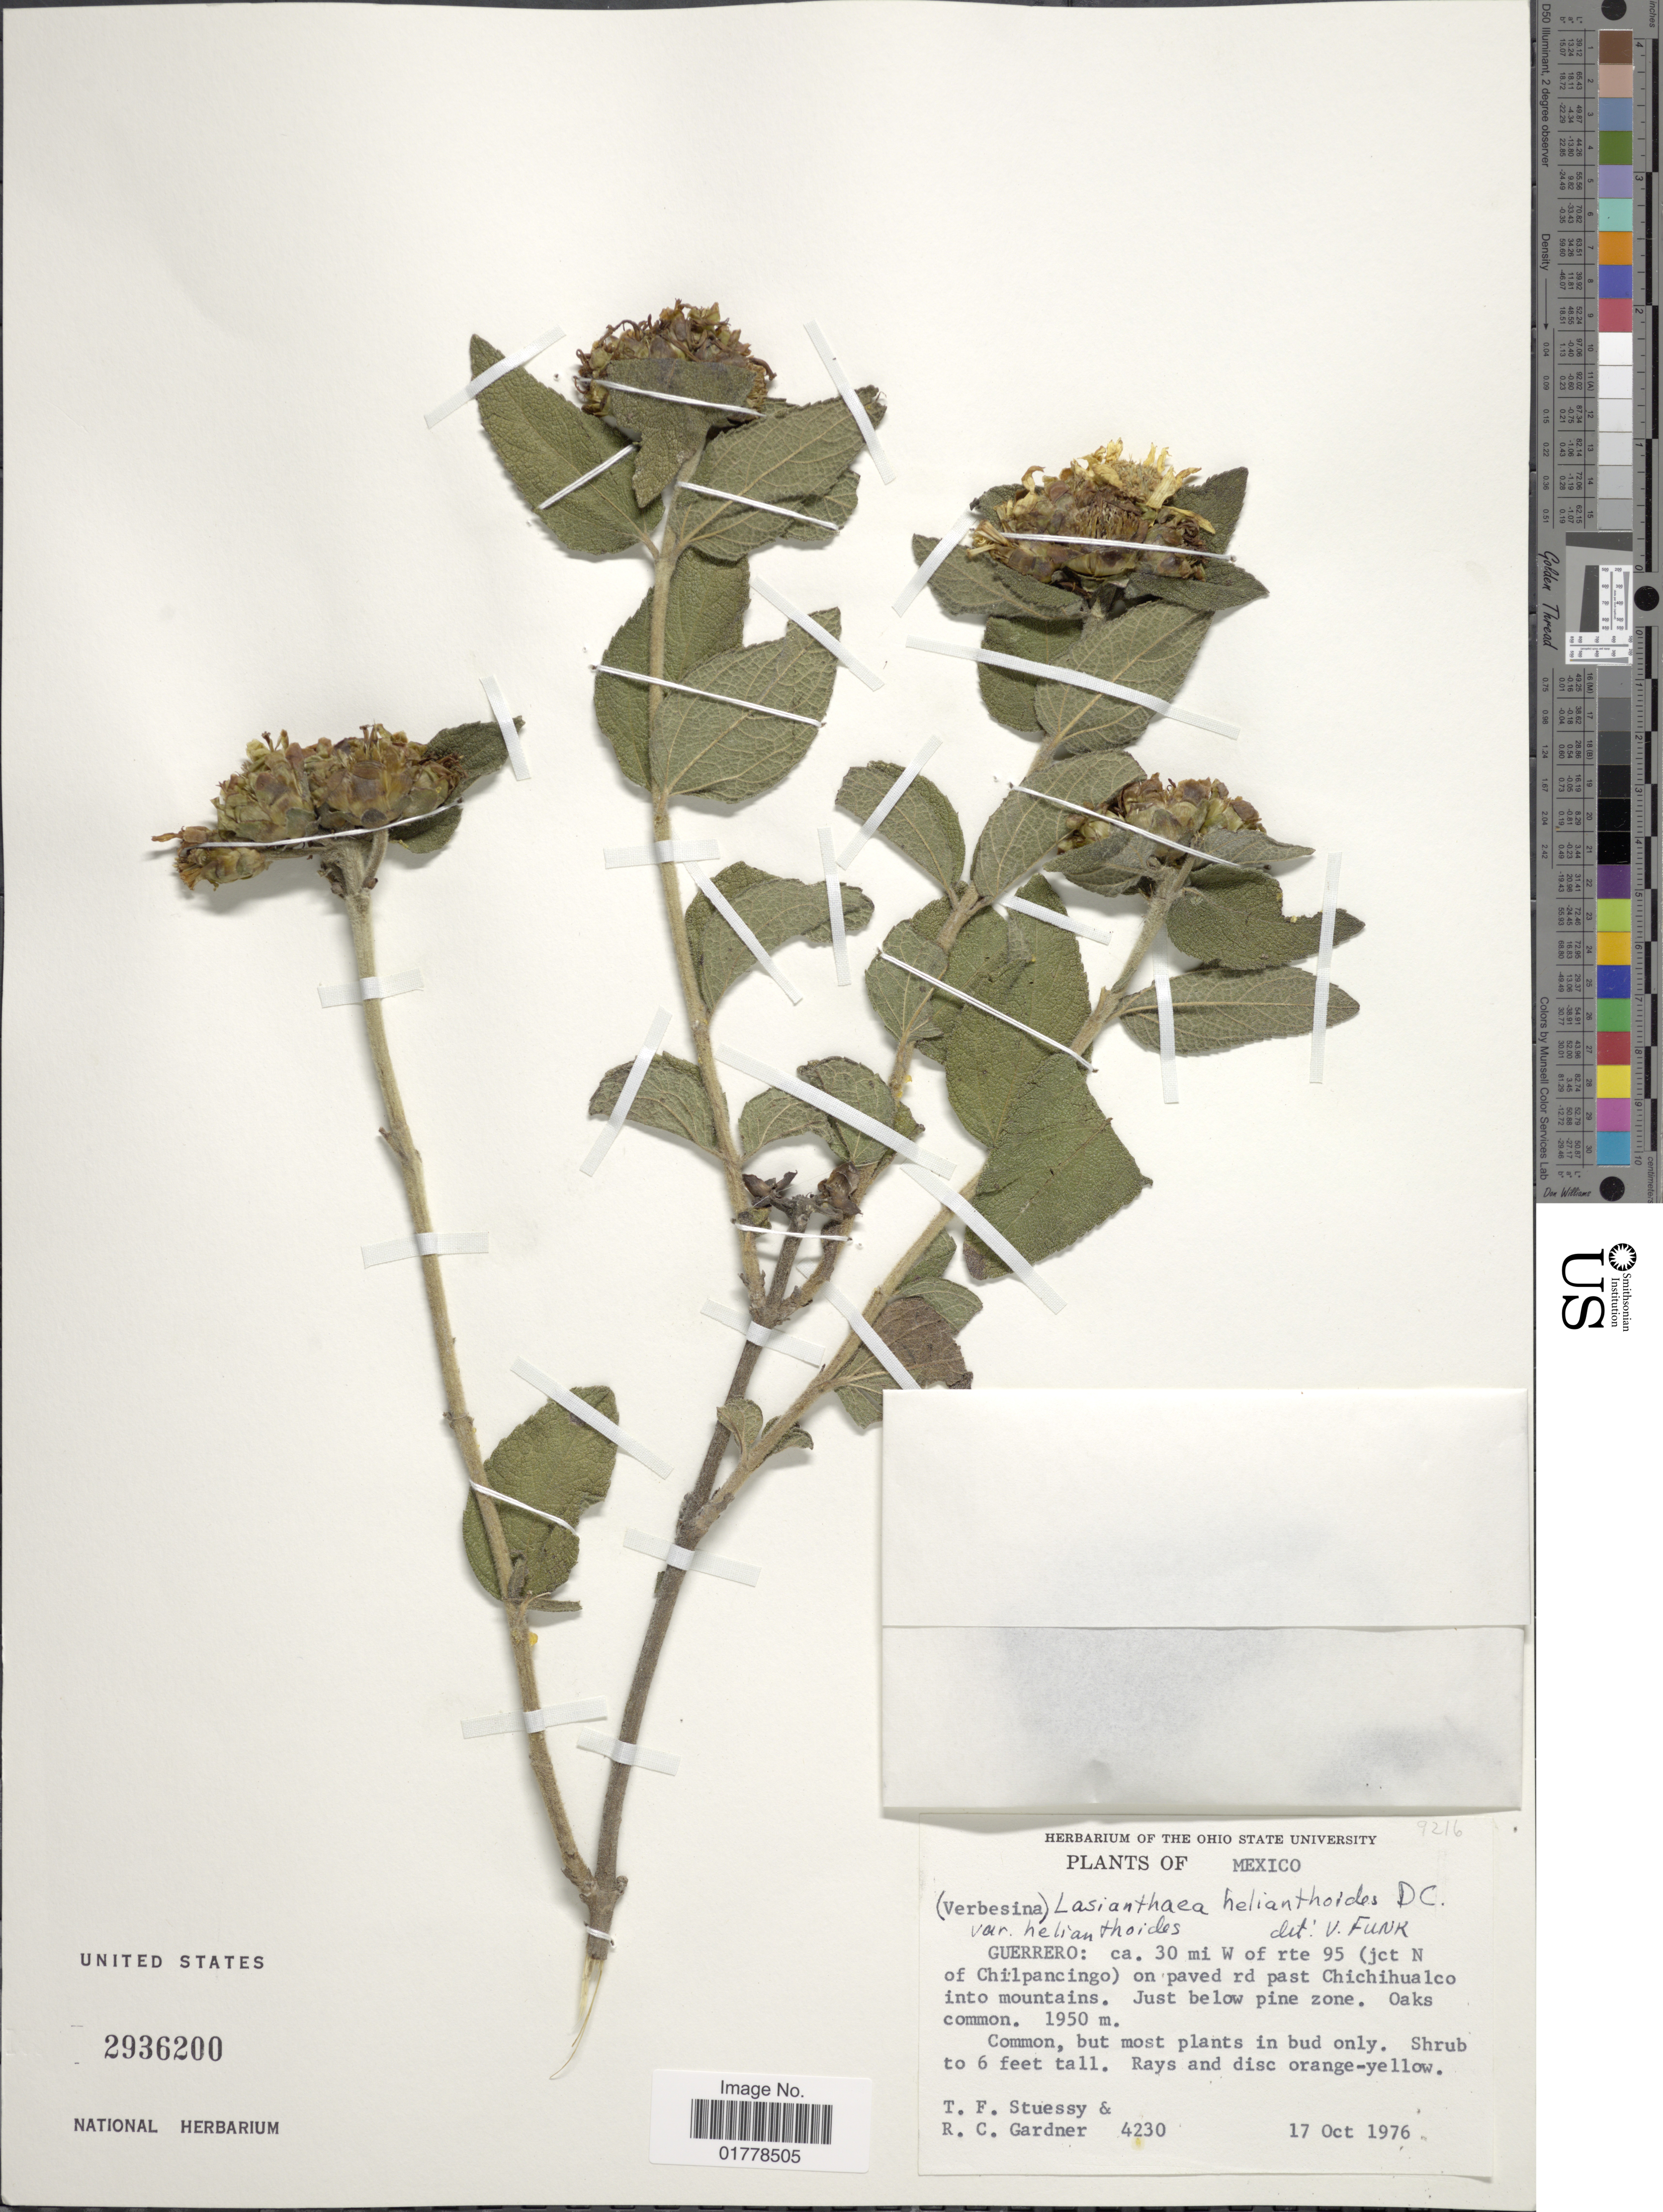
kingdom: Plantae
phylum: Tracheophyta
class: Magnoliopsida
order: Asterales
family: Asteraceae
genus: Lasianthaea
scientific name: Lasianthaea helianthoides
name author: Zucc. & DC.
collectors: T. Stuessy & R. C. Gardner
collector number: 4230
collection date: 1976-10-17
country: Mexico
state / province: Guerrero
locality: Guerrero: ca. 30 mi W of rte 95 (jct N of Chilpancingo) on paved rd past Chichihualco into mountains. Just below pine zone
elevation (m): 1950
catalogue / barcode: US 2936200